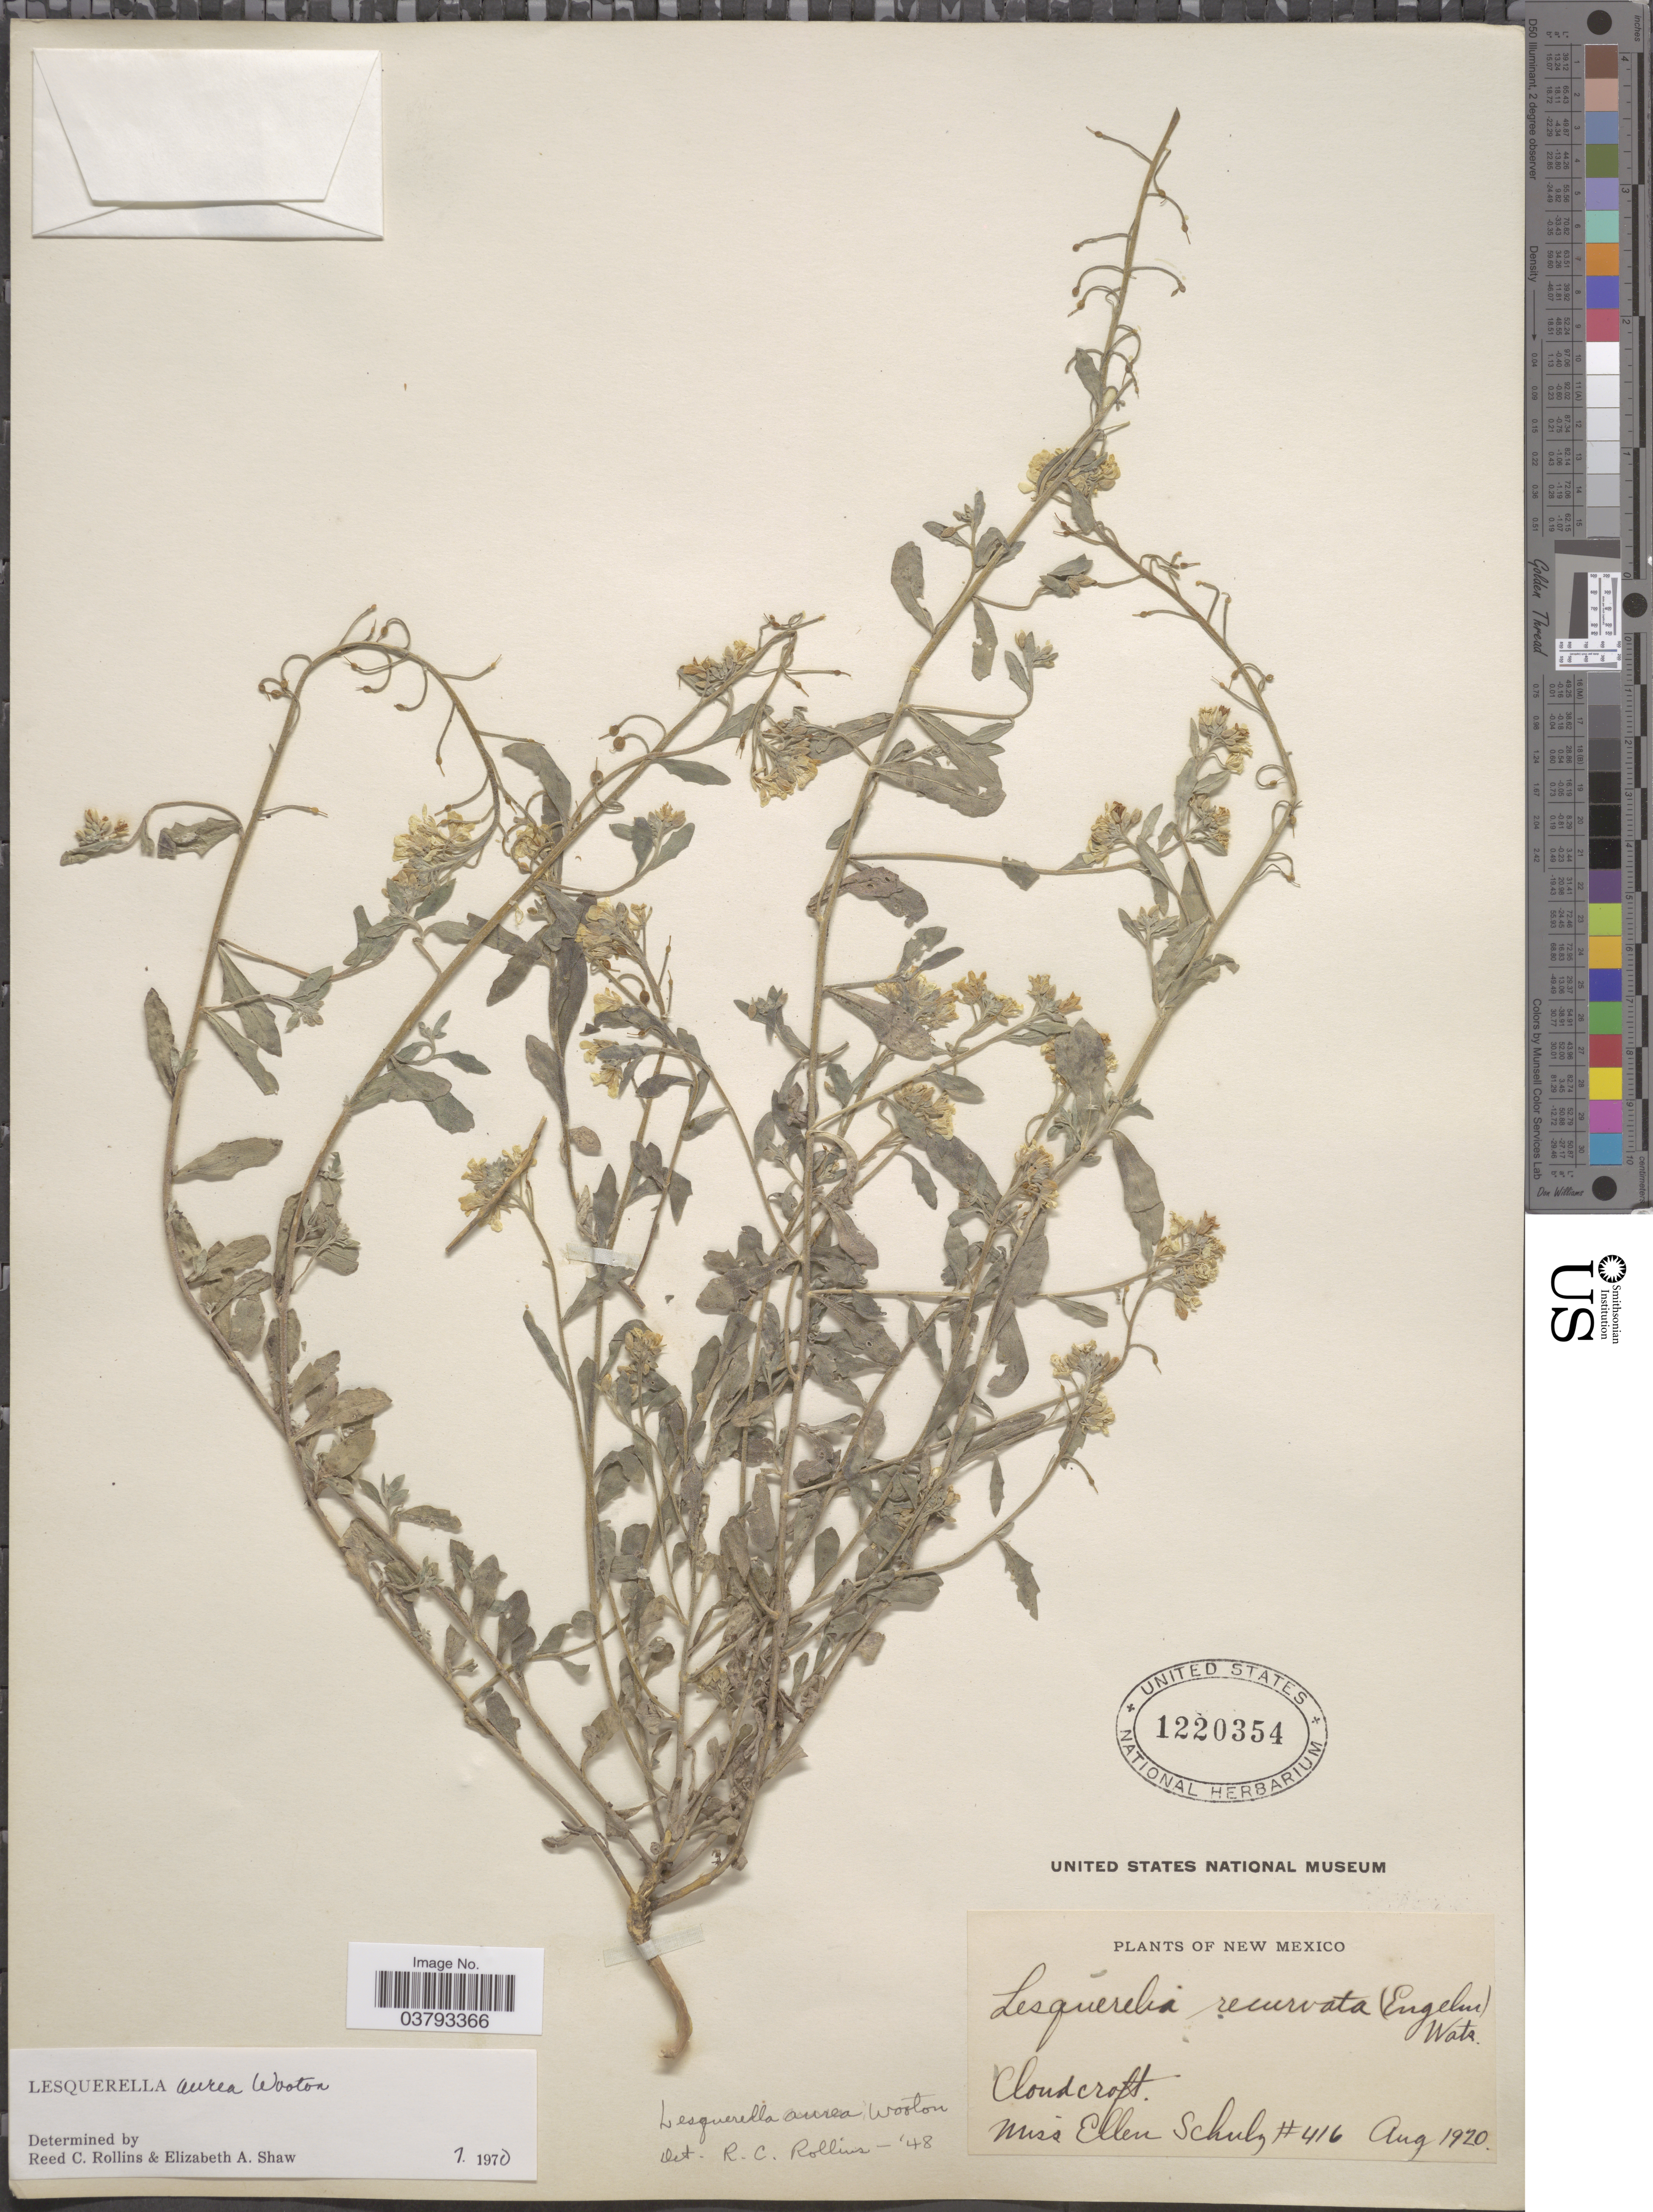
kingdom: Plantae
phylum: Tracheophyta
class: Magnoliopsida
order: Brassicales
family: Brassicaceae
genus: Lesquerella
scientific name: Lesquerella aurea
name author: Wooton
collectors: E. D. Schulz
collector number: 416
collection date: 1920-08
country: United States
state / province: New Mexico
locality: Cloudcroft.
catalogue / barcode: US 1220354